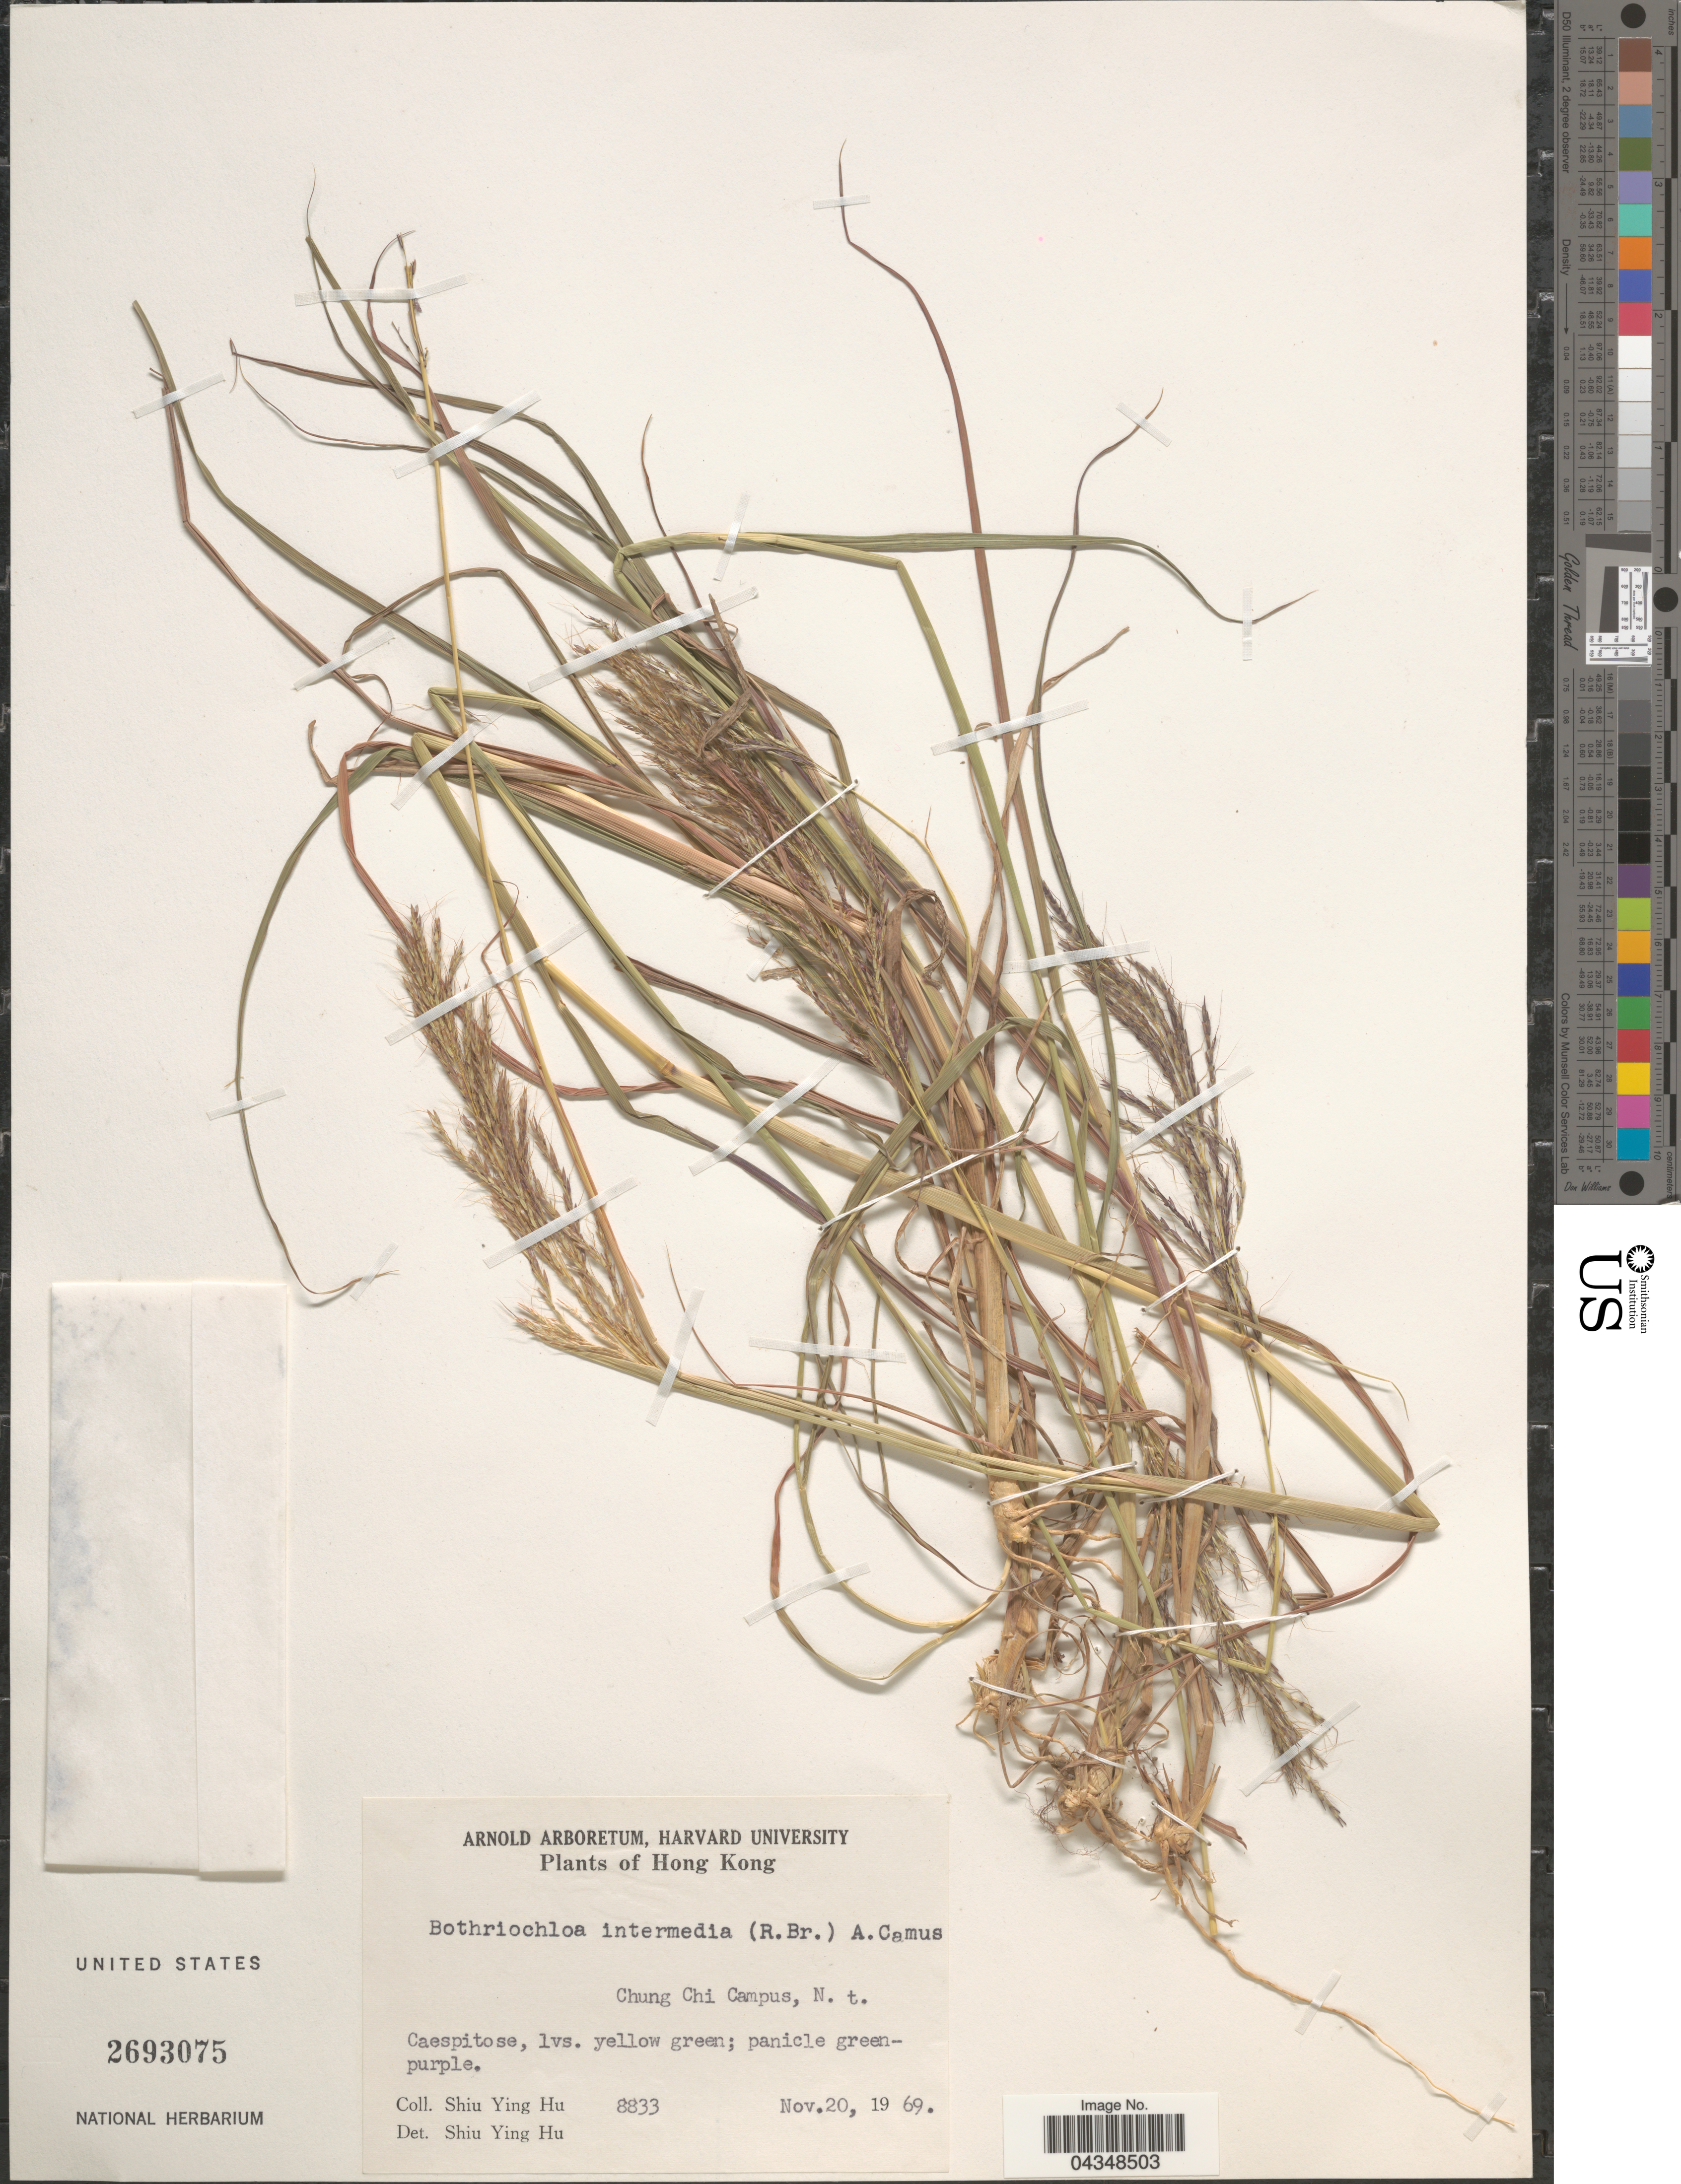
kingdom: Plantae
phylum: Tracheophyta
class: Liliopsida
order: Poales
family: Poaceae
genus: Bothriochloa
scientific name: Bothriochloa bladhii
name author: (Retz.) S.T. Blake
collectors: S. Y. Hu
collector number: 8833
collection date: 1969-11-20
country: China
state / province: Hong Kong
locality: Chung Chi Campus, N. T.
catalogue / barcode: US 2693075